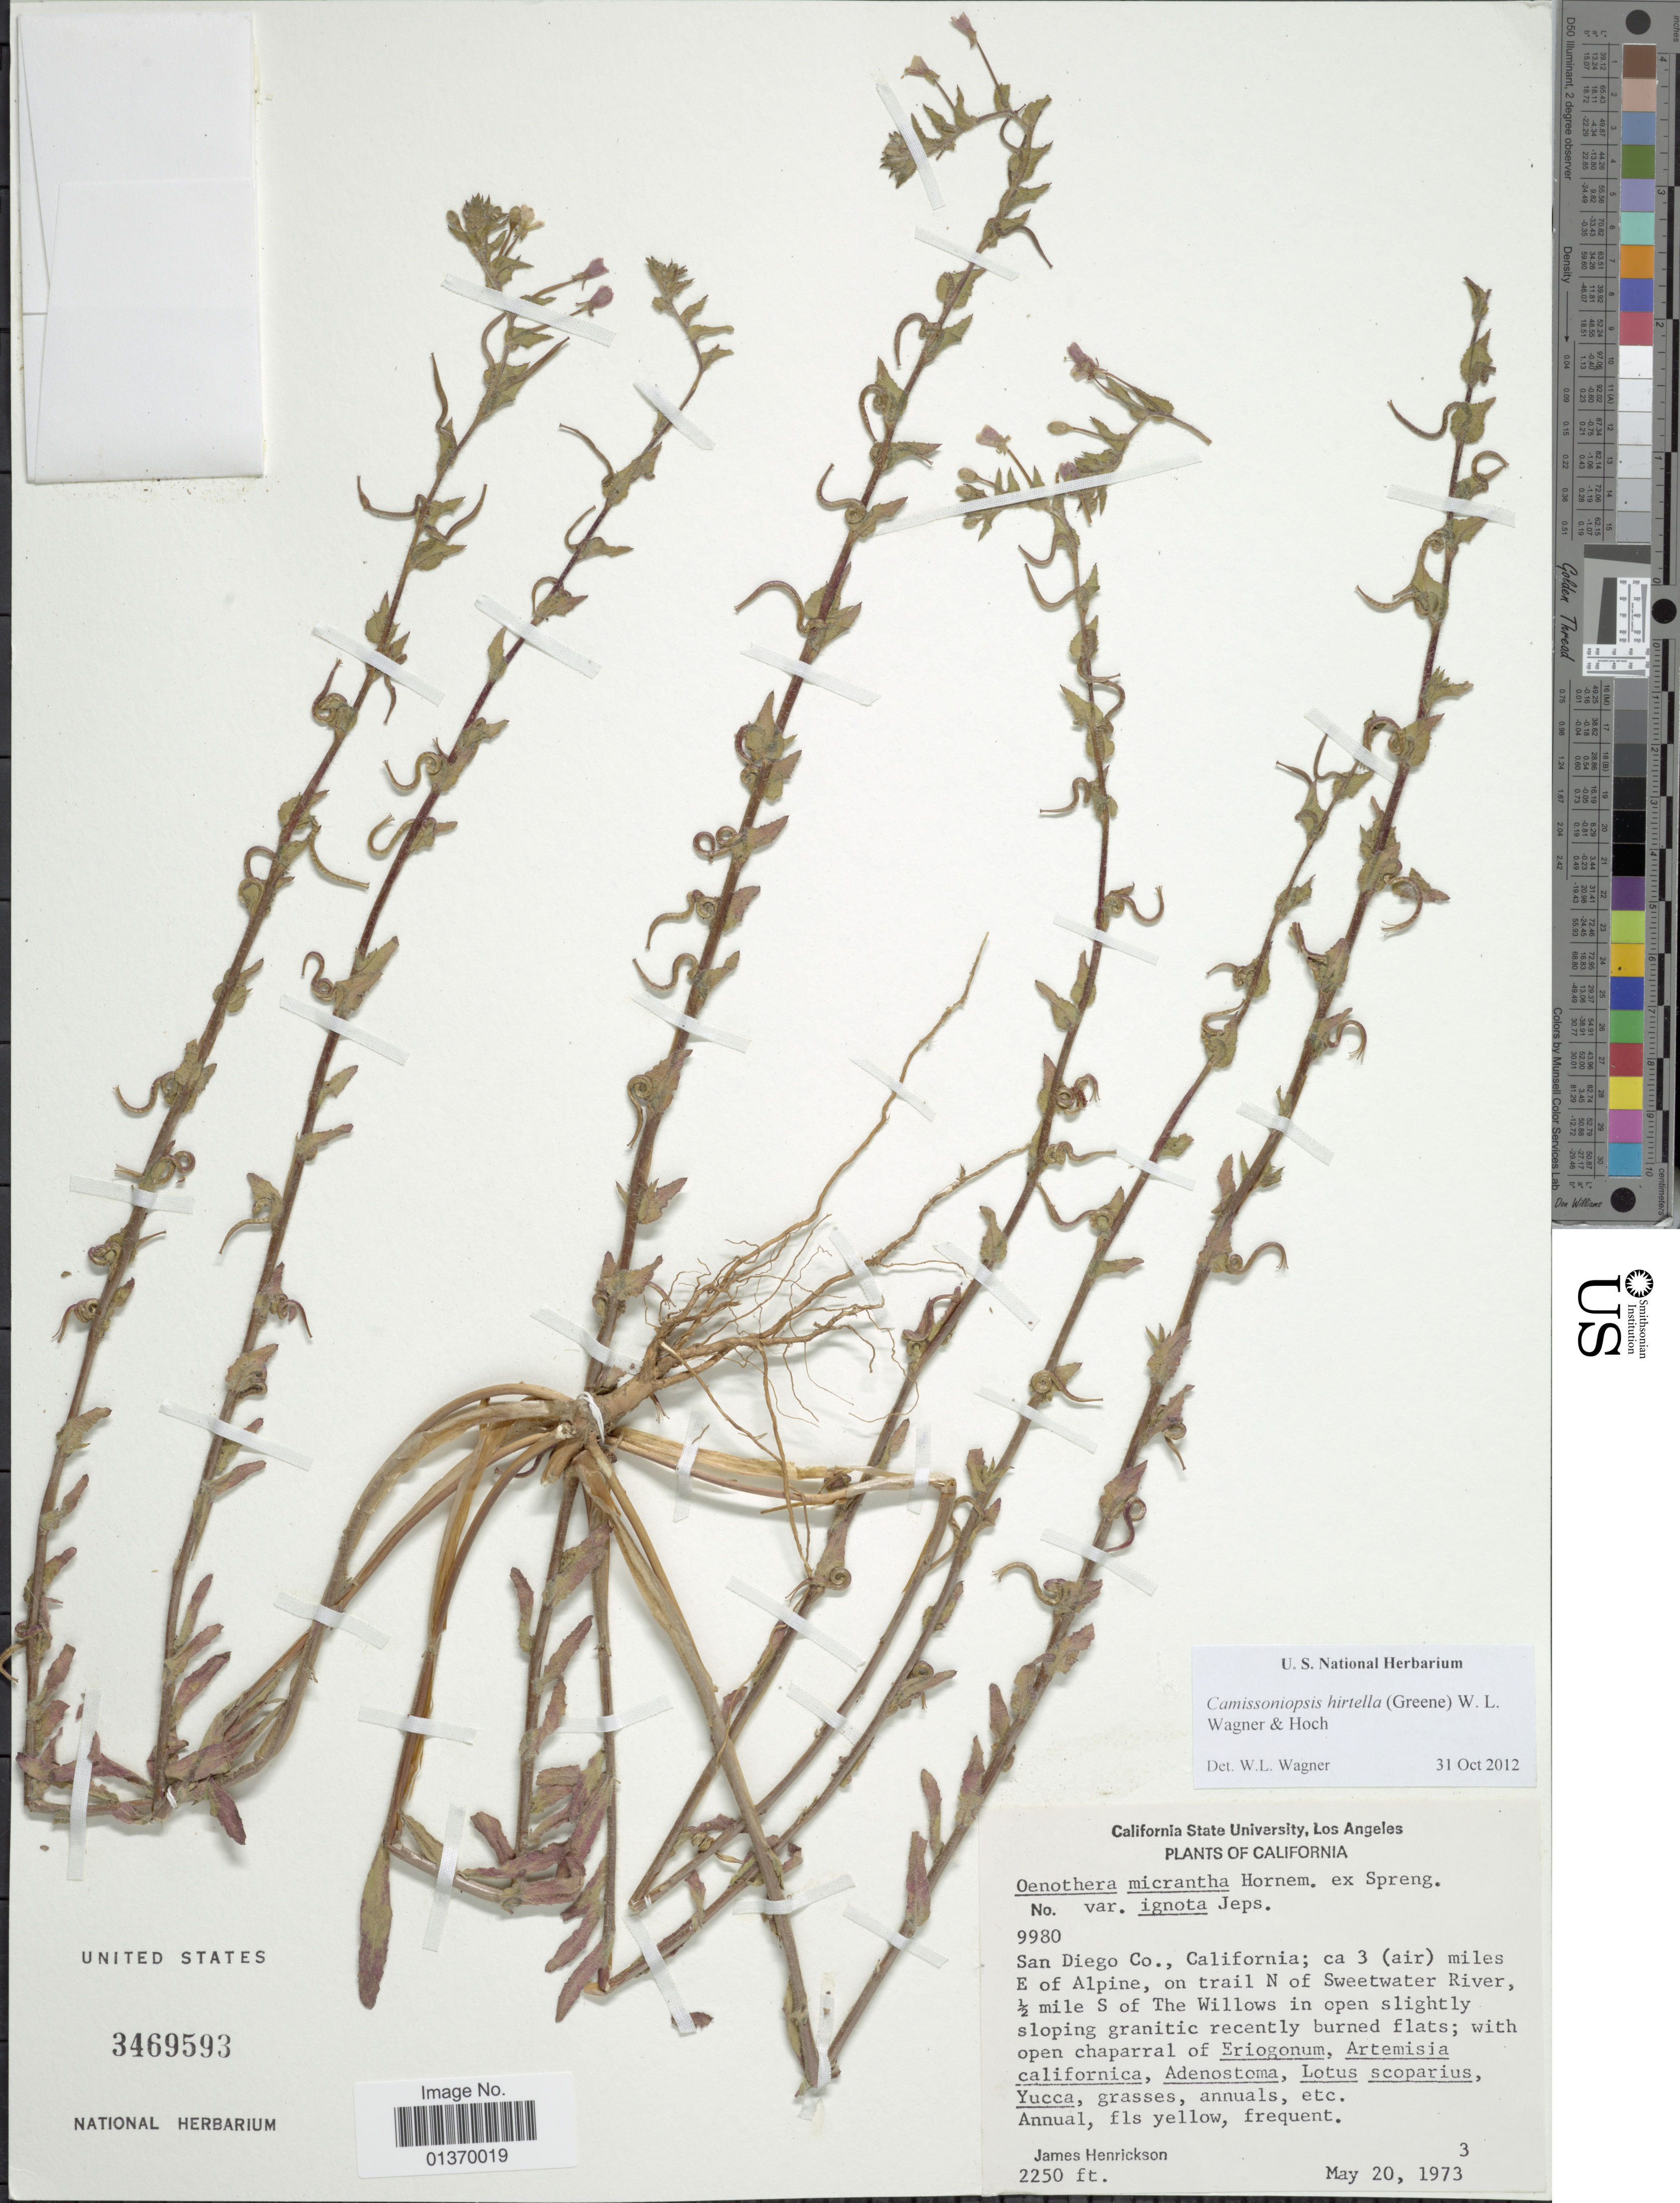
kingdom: Plantae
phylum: Tracheophyta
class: Magnoliopsida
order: Myrtales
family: Onagraceae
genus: Camissoniopsis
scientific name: Camissoniopsis hirtella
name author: (Greene) W.L. Wagner & Hoch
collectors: J. S. Henrickson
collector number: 3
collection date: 1973-05-20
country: United States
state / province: California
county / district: San Diego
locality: San Diego Co., California; ca 3 (air) miles E of Alpine, on trail N of Sweetwater River, ½ mile S of The Willows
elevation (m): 686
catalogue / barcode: US 3469593